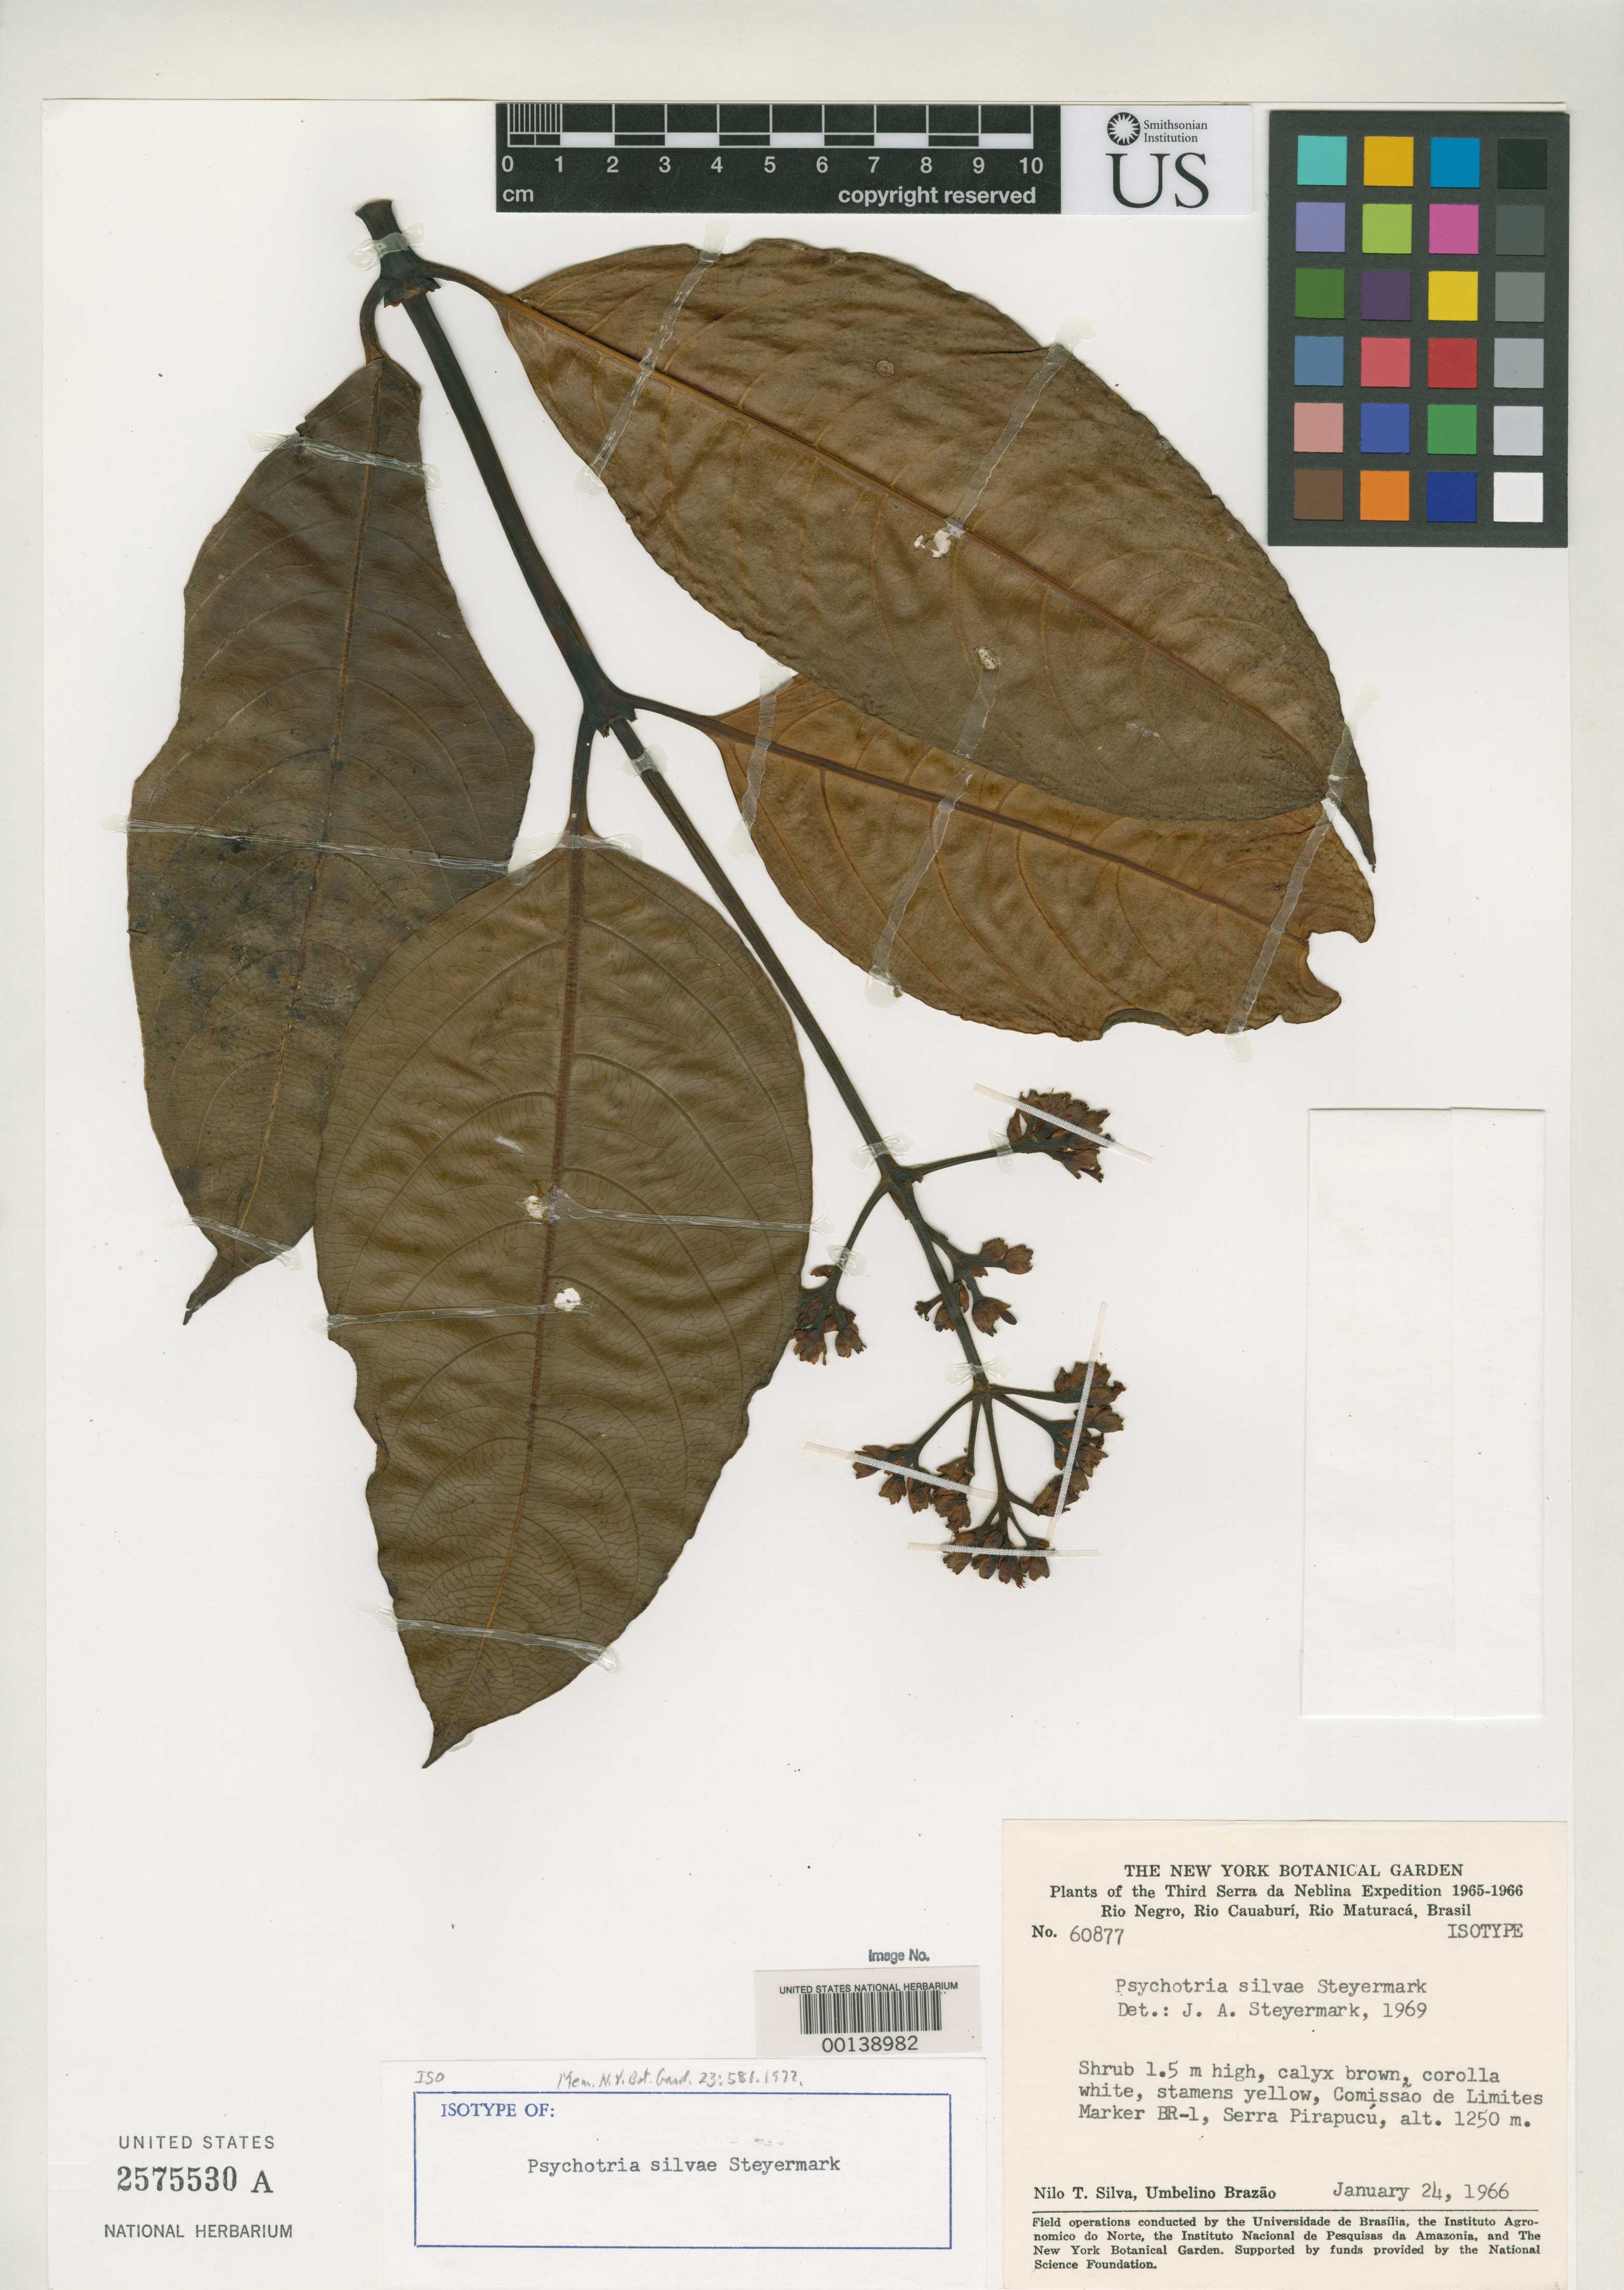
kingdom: Plantae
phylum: Tracheophyta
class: Magnoliopsida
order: Gentianales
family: Rubiaceae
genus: Psychotria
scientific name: Psychotria silvae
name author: Steyerm.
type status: Isotype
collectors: N. T. Silva & U. Brazão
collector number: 60877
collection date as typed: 24 Jan 1966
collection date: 1966-01-24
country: Brazil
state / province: Amazonas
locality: Serra da Neblina.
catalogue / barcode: US 2575530A